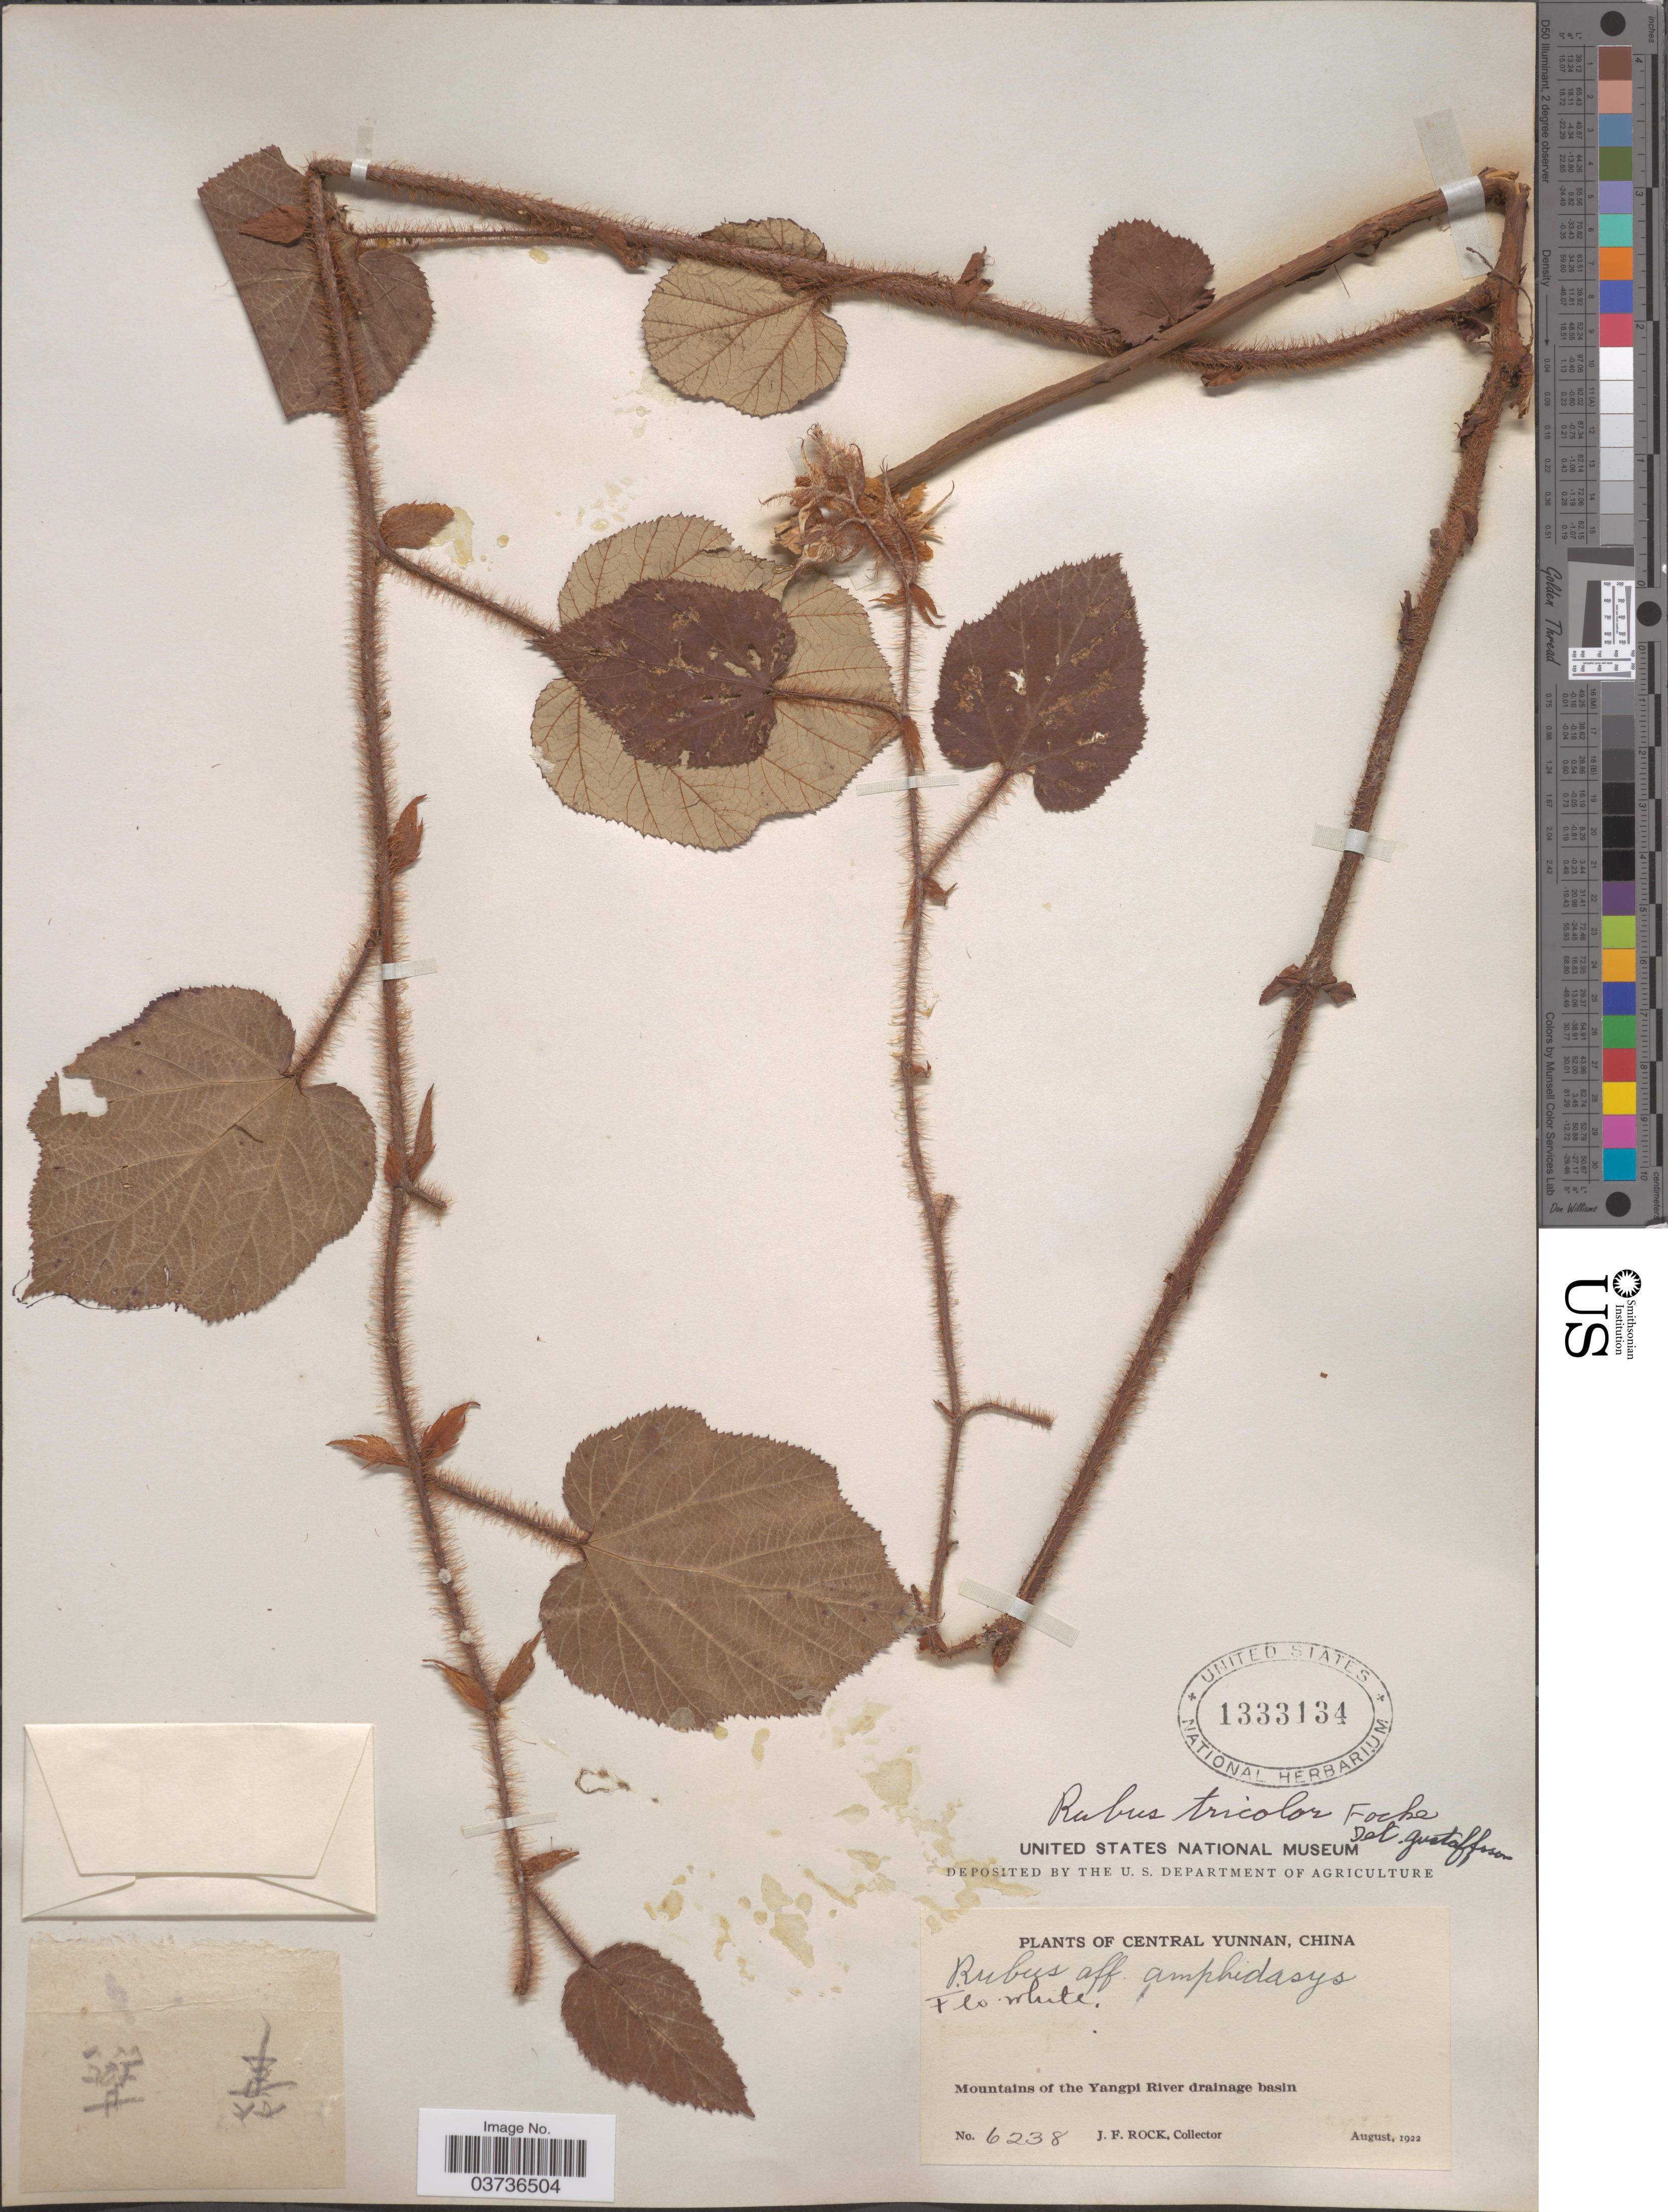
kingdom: Plantae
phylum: Tracheophyta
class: Magnoliopsida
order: Rosales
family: Rosaceae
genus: Rubus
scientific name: Rubus tricolor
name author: Focke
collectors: J. Rock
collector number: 6238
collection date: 1922-08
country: China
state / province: Yunnan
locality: Central Yunnan. Mountains of the Yangpi River drainage basin.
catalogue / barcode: US 1333134